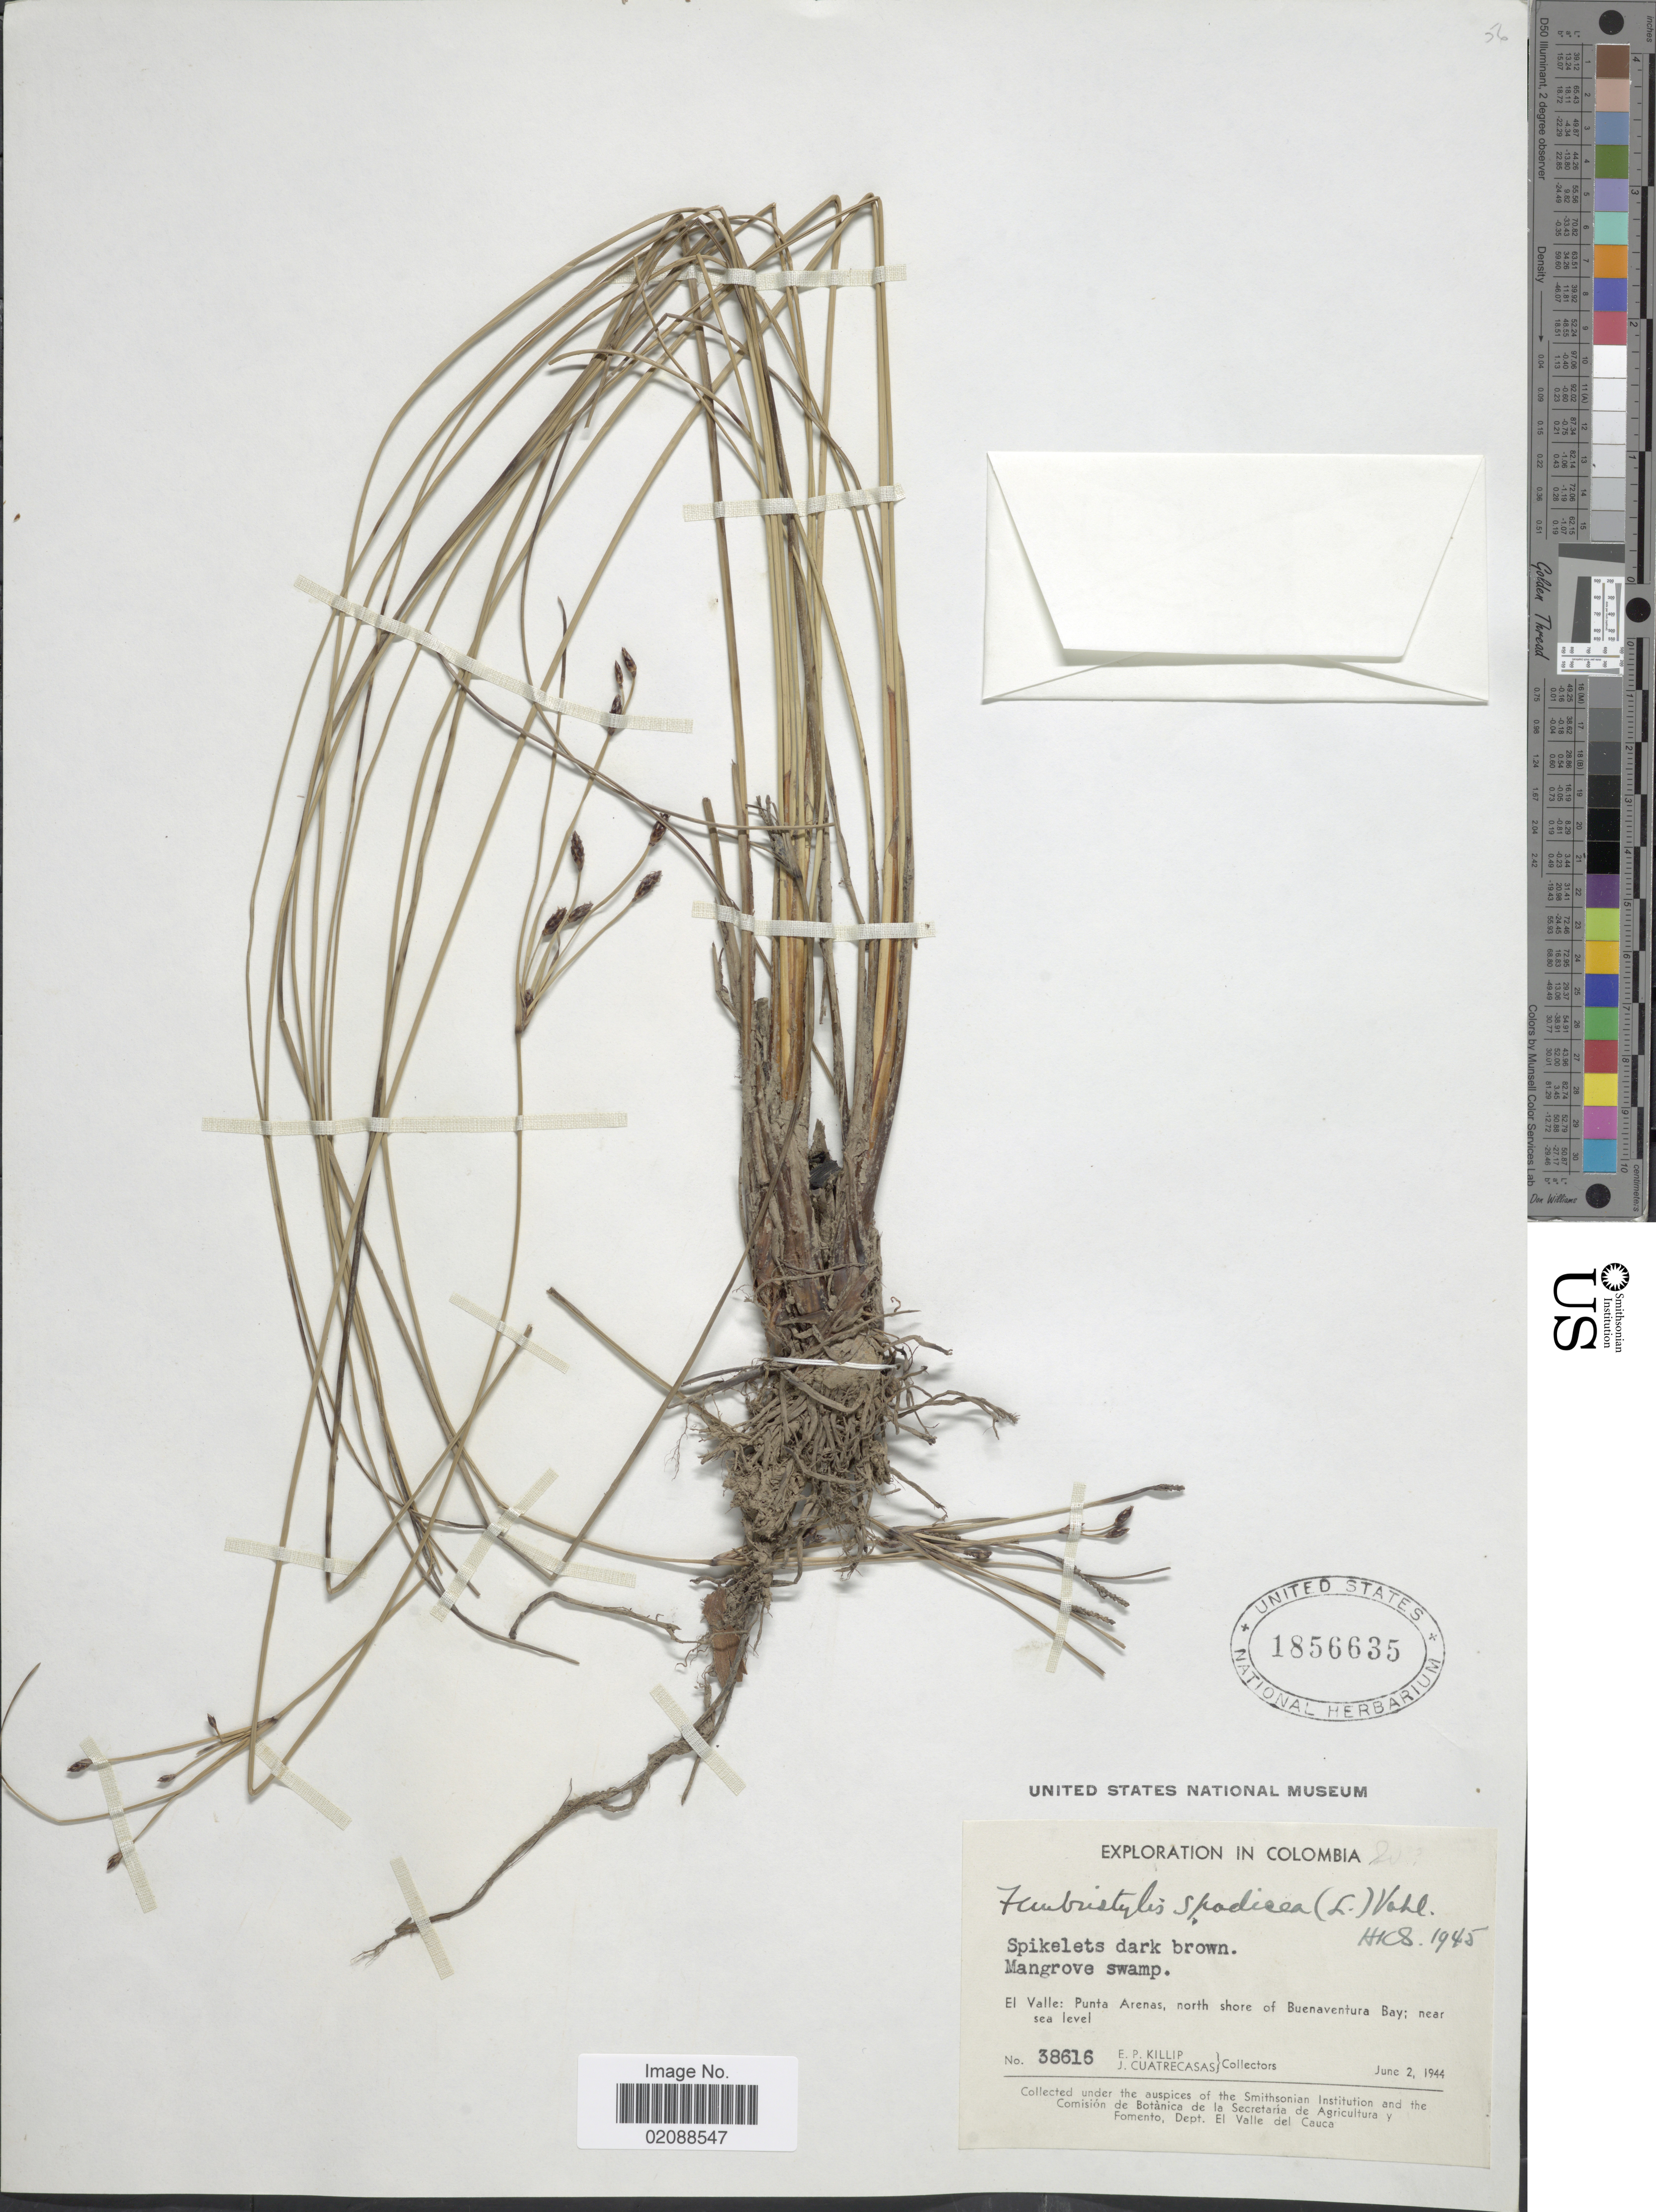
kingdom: Plantae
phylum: Tracheophyta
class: Liliopsida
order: Poales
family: Cyperaceae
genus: Fimbristylis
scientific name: Fimbristylis spadicea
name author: (L.) Vahl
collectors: E. P. Killip & J. Cuatrecasas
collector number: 38616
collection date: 1944-06-02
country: Colombia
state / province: Valle del Cauca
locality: El Valle: Punta Arenas, north shore of Buenaventura Bay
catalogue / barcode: US 1856635